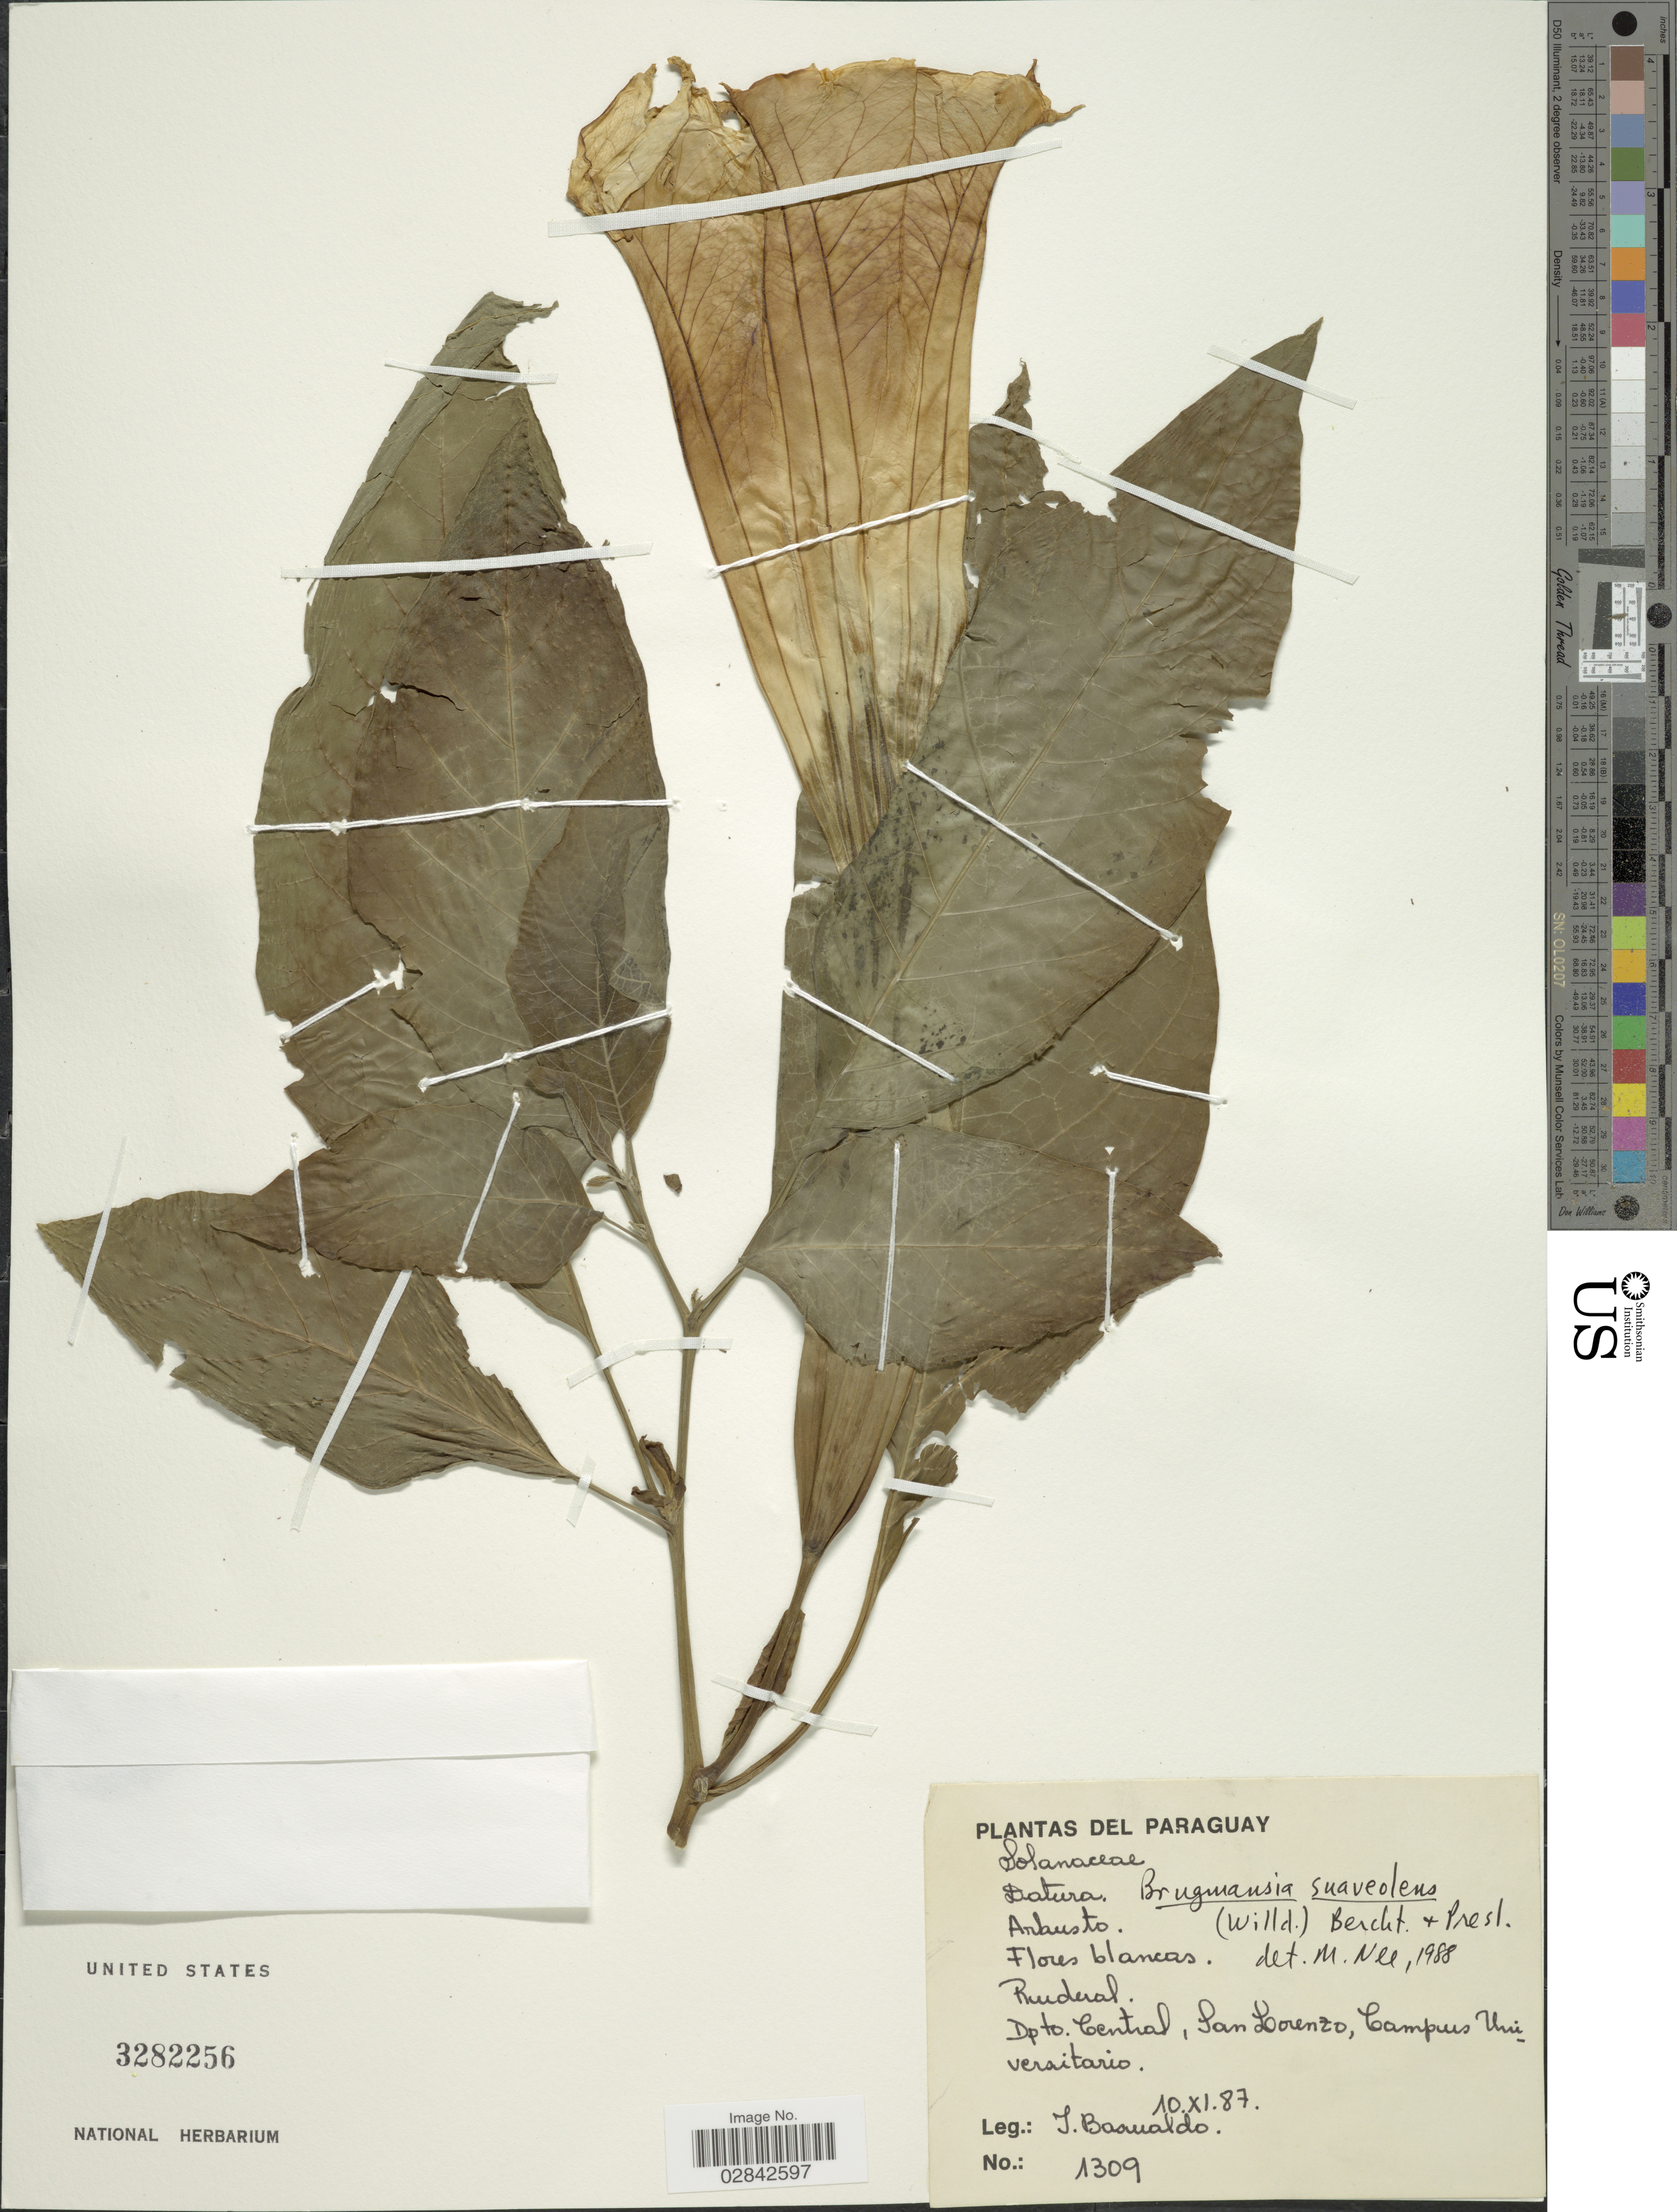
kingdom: Plantae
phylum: Tracheophyta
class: Magnoliopsida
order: Solanales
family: Solanaceae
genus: Brugmansia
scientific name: Brugmansia suaveolens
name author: (Humb. & Bonpl. ex Willd.) Brecht. & J. Presl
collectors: I. Basualdo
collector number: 1309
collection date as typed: Transcribed d/m/y: 10/11/87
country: Paraguay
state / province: Central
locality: Dpto. Central, San Lorenzo, Campus Universitario.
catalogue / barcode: US 3282256